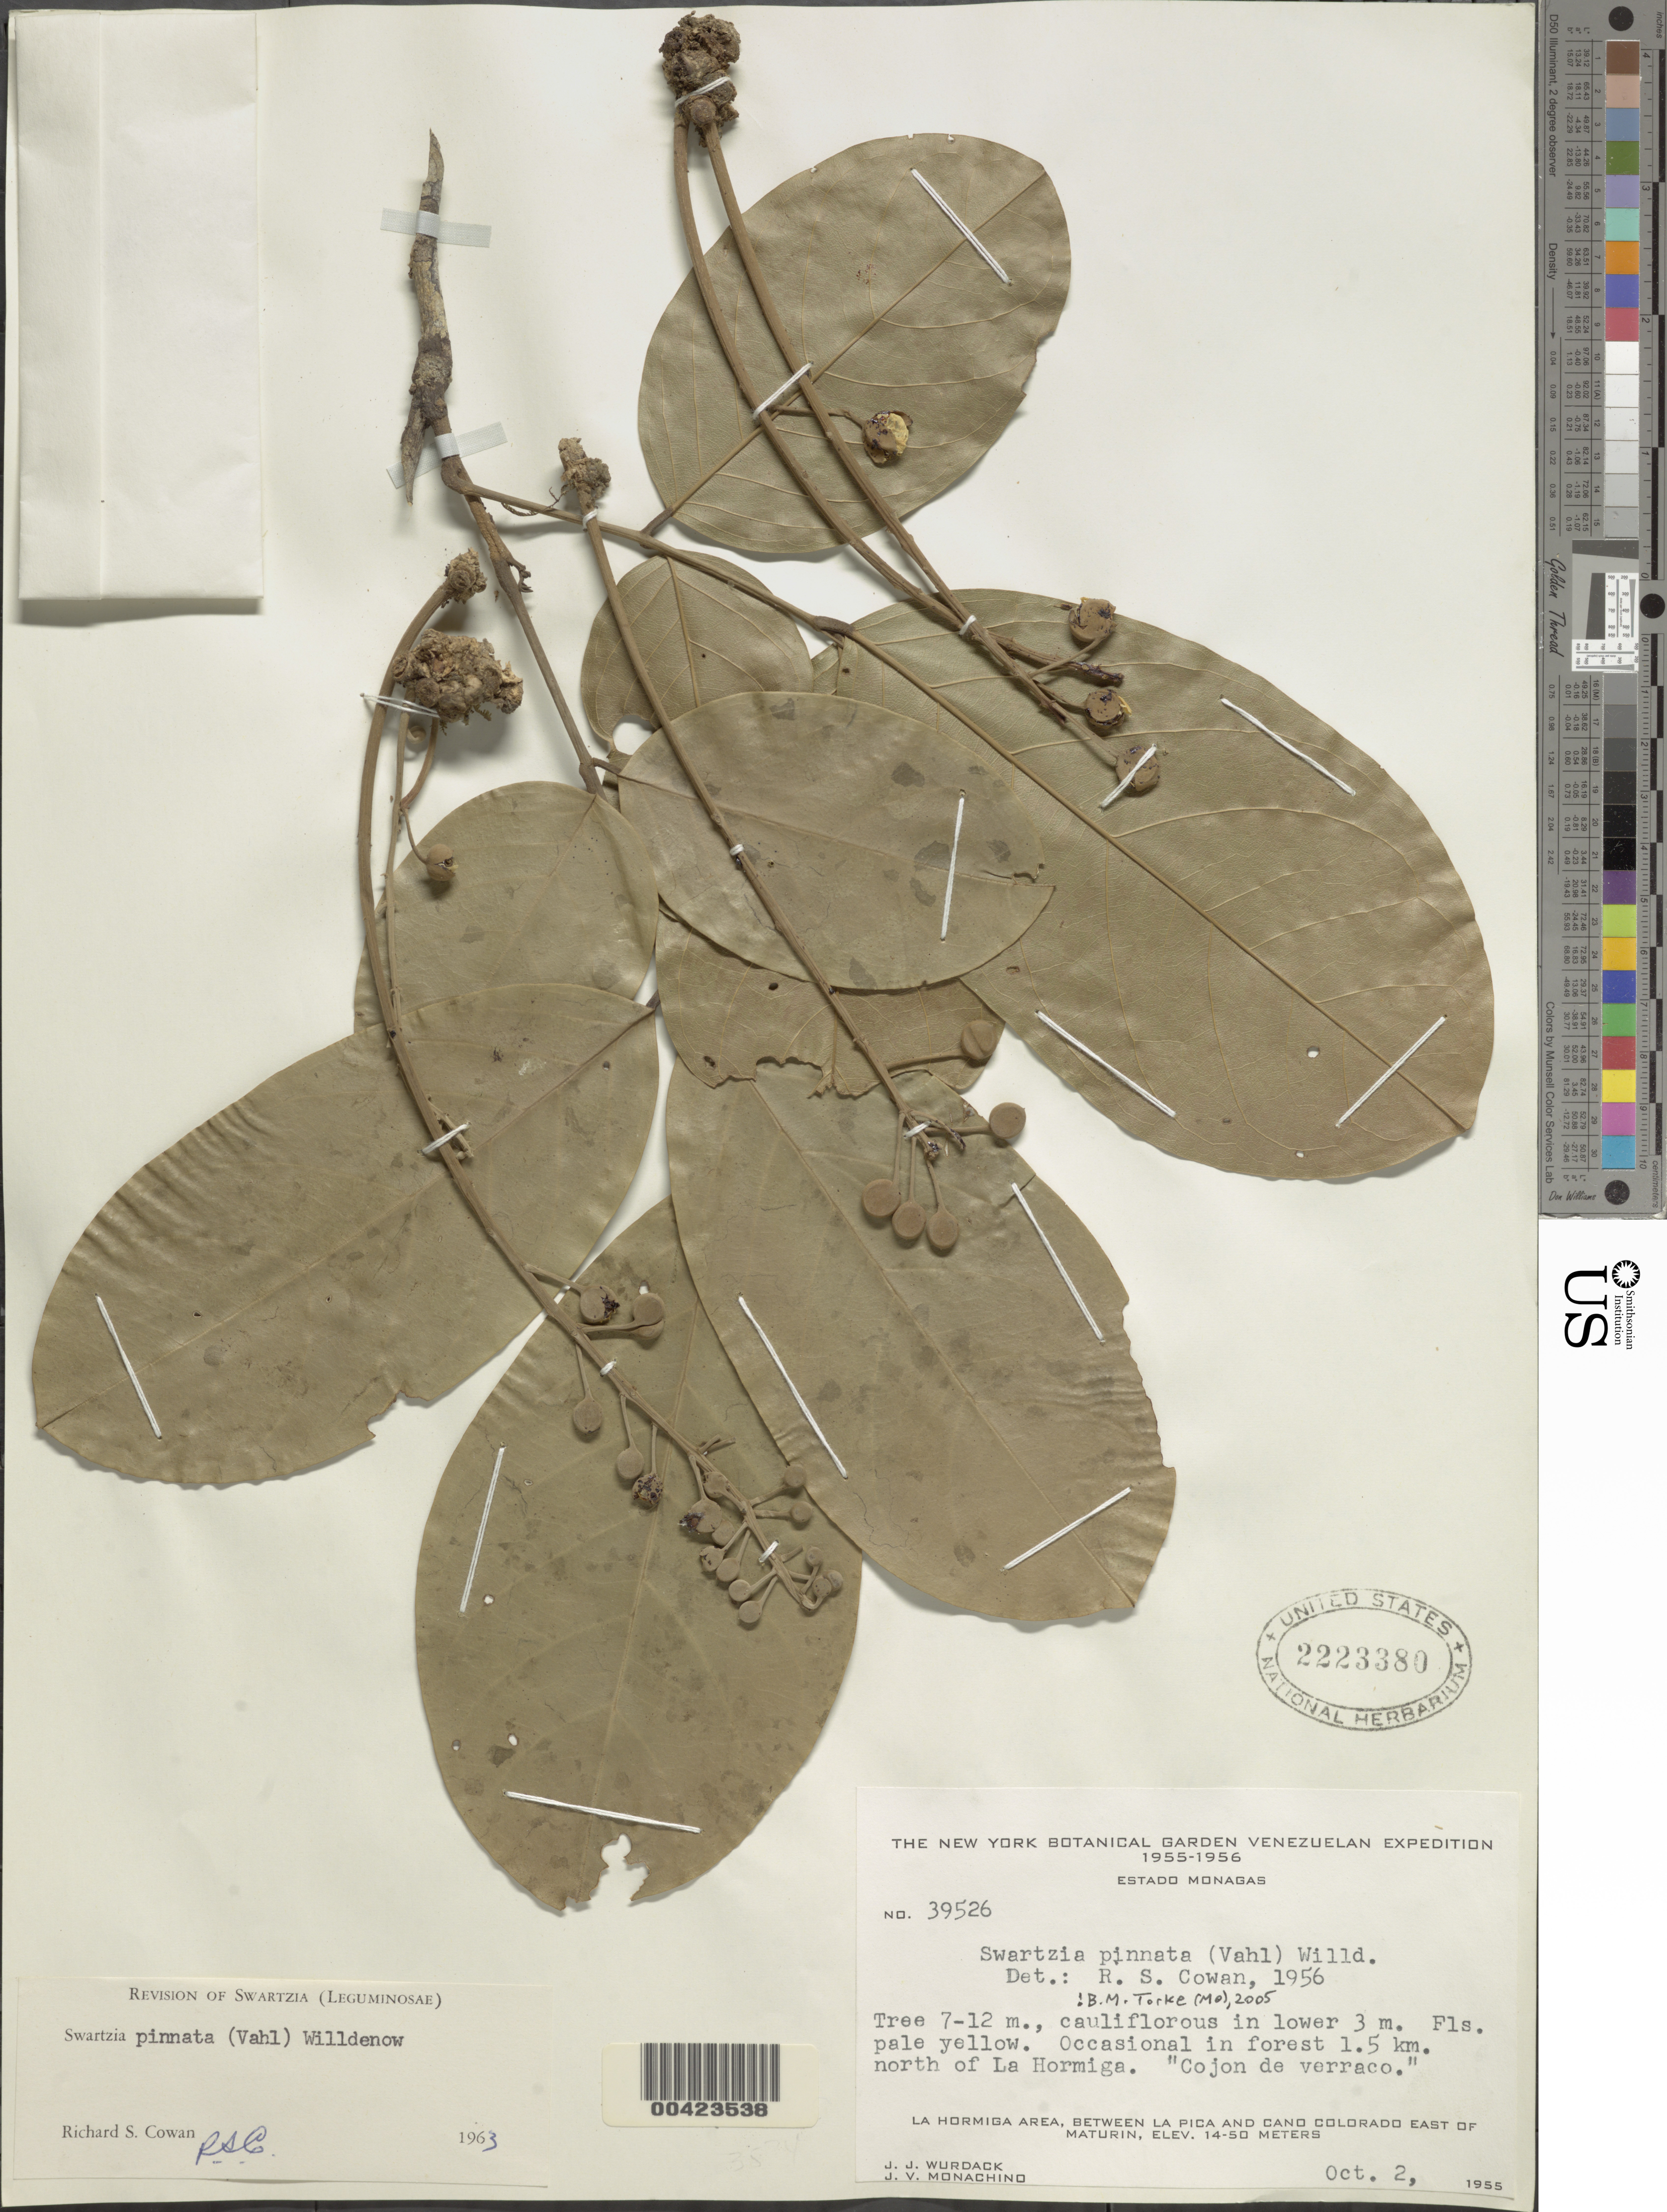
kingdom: Plantae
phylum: Tracheophyta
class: Magnoliopsida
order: Fabales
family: Fabaceae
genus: Swartzia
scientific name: Swartzia pinnata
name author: (Vahl) Willd.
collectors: J. J. Wurdack & J. V. Monachino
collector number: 39526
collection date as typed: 02 Oct 1955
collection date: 1955-10-02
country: Venezuela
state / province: Monagas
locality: La hormiga, n of; between la pica and cano colorado e of maturin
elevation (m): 14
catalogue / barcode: US 2223380